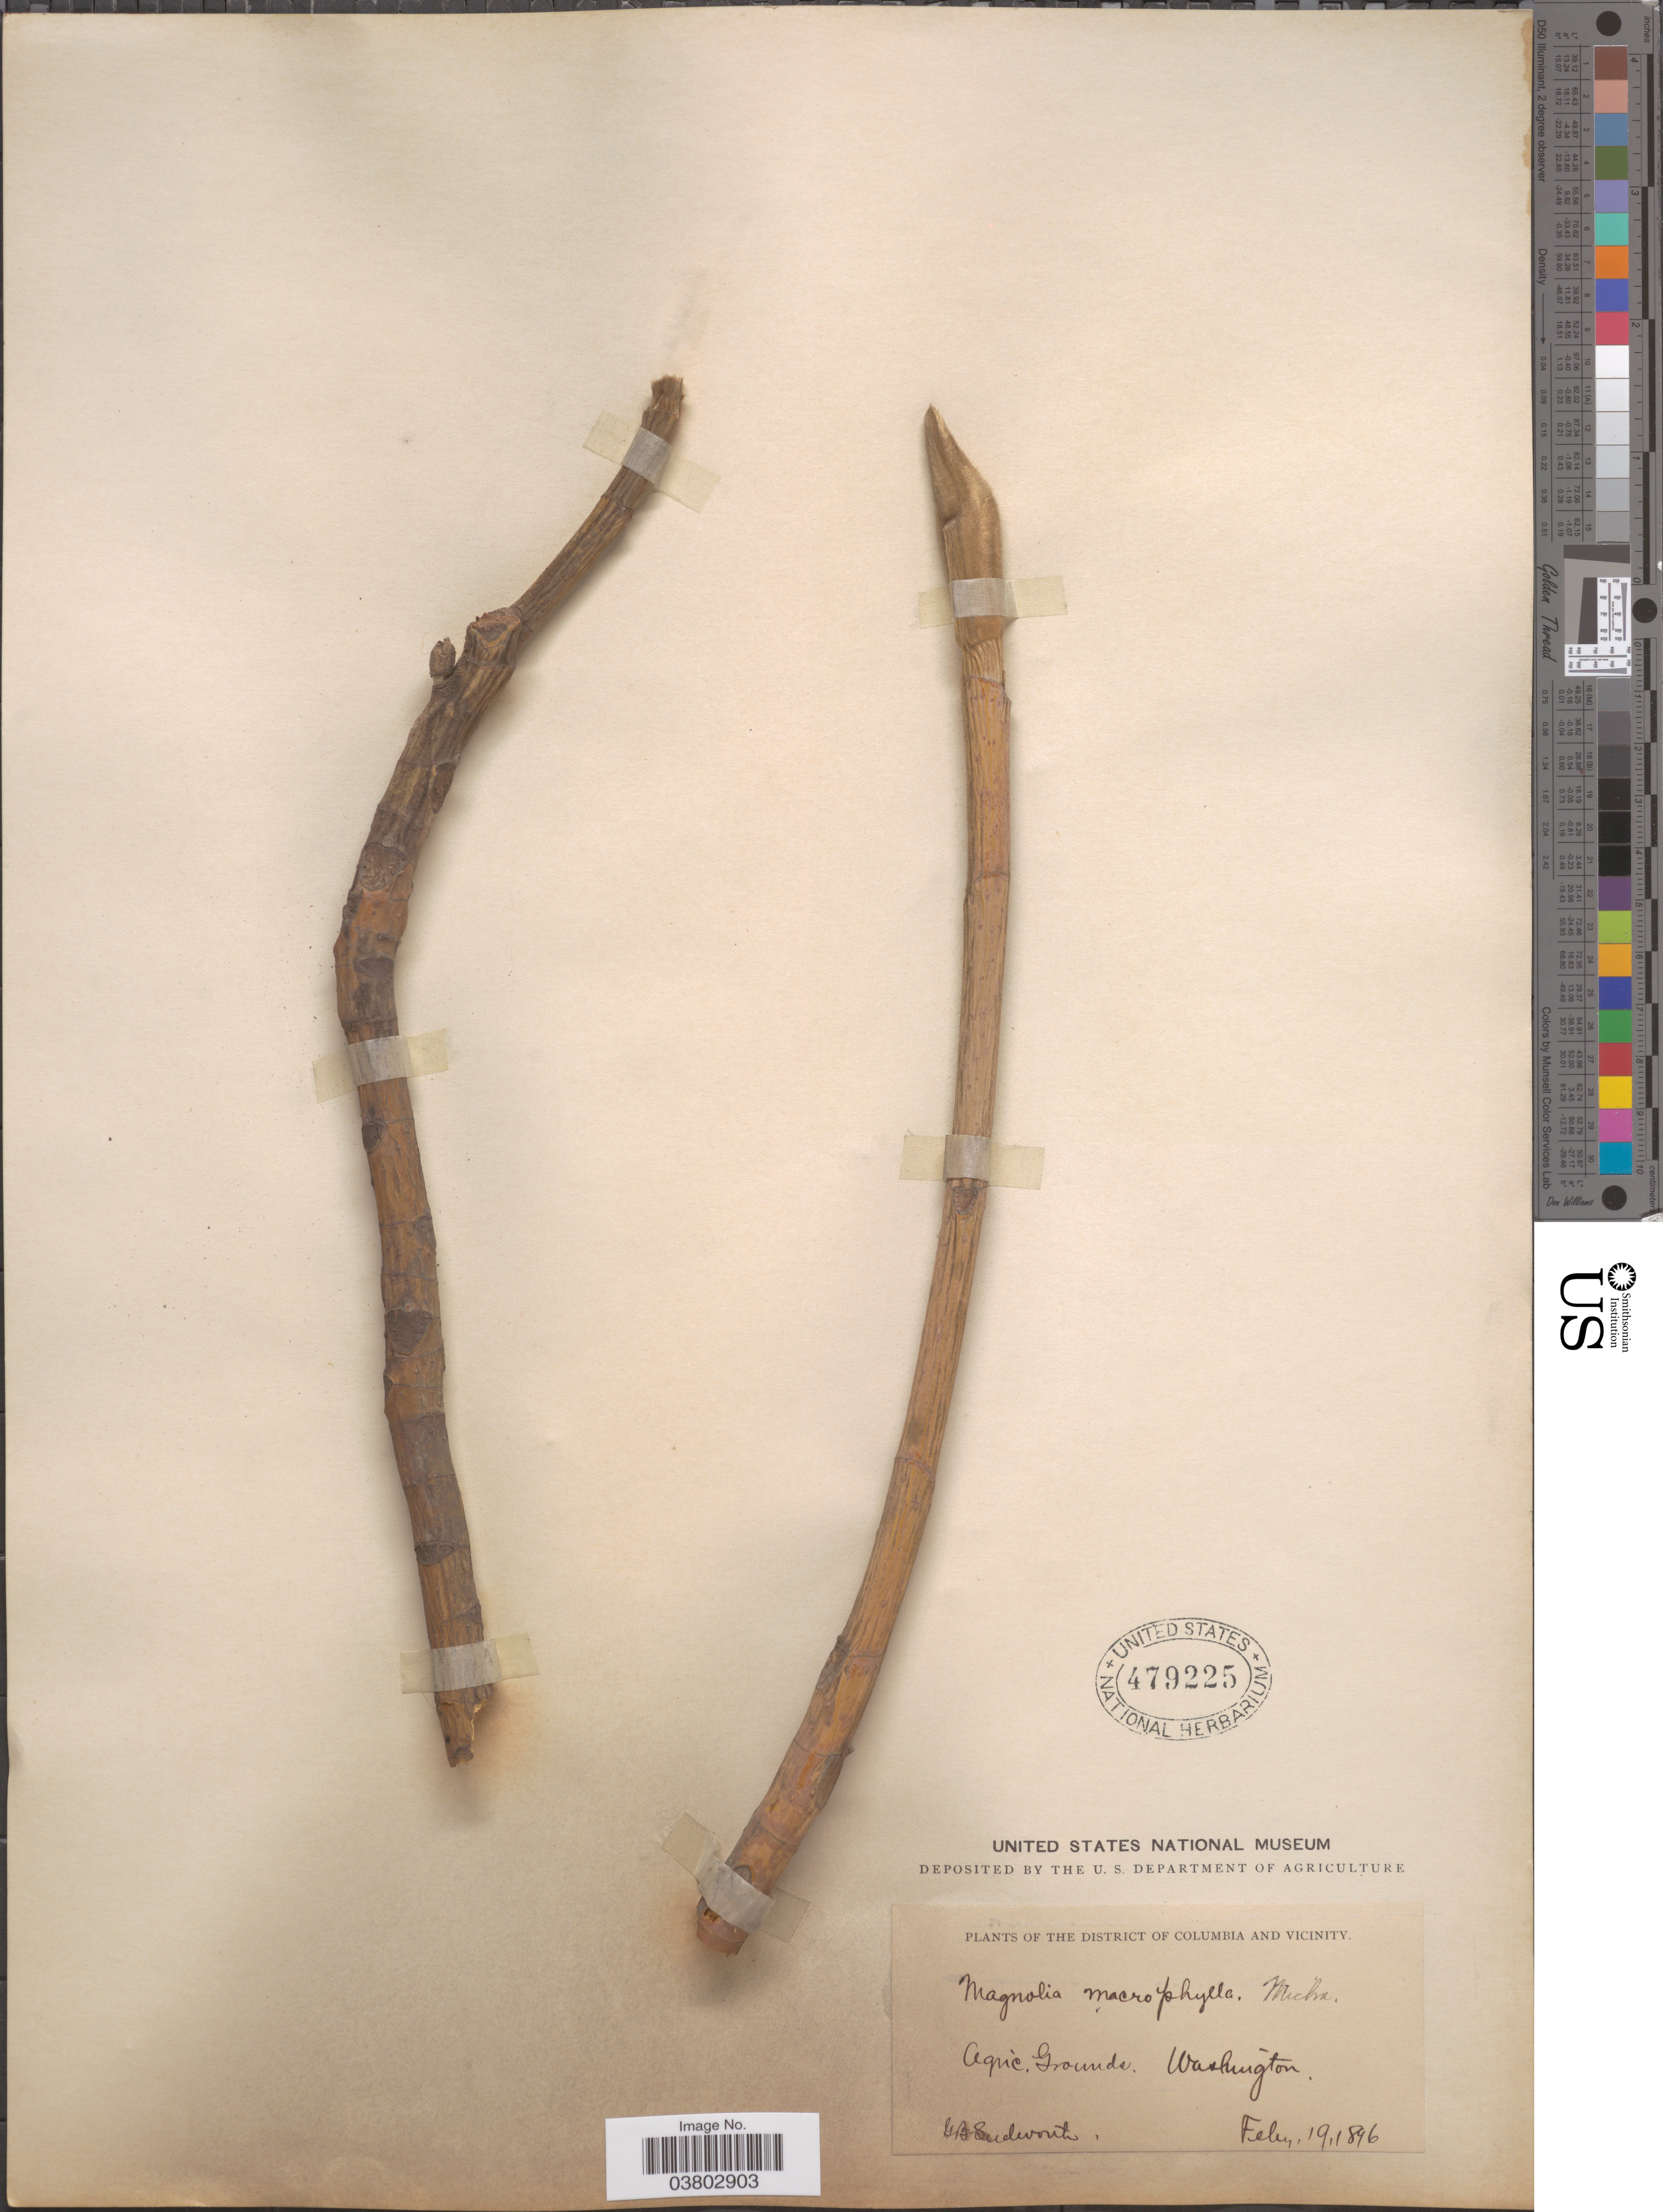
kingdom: Plantae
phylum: Tracheophyta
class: Magnoliopsida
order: Magnoliales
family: Magnoliaceae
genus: Magnolia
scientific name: Magnolia macrophylla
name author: Michx.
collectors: G. B. Sudworth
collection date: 1896-02-19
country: United States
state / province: District of Columbia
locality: District of Columbia and vicinity. Agric. Grounds. Washington.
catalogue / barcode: US 479225